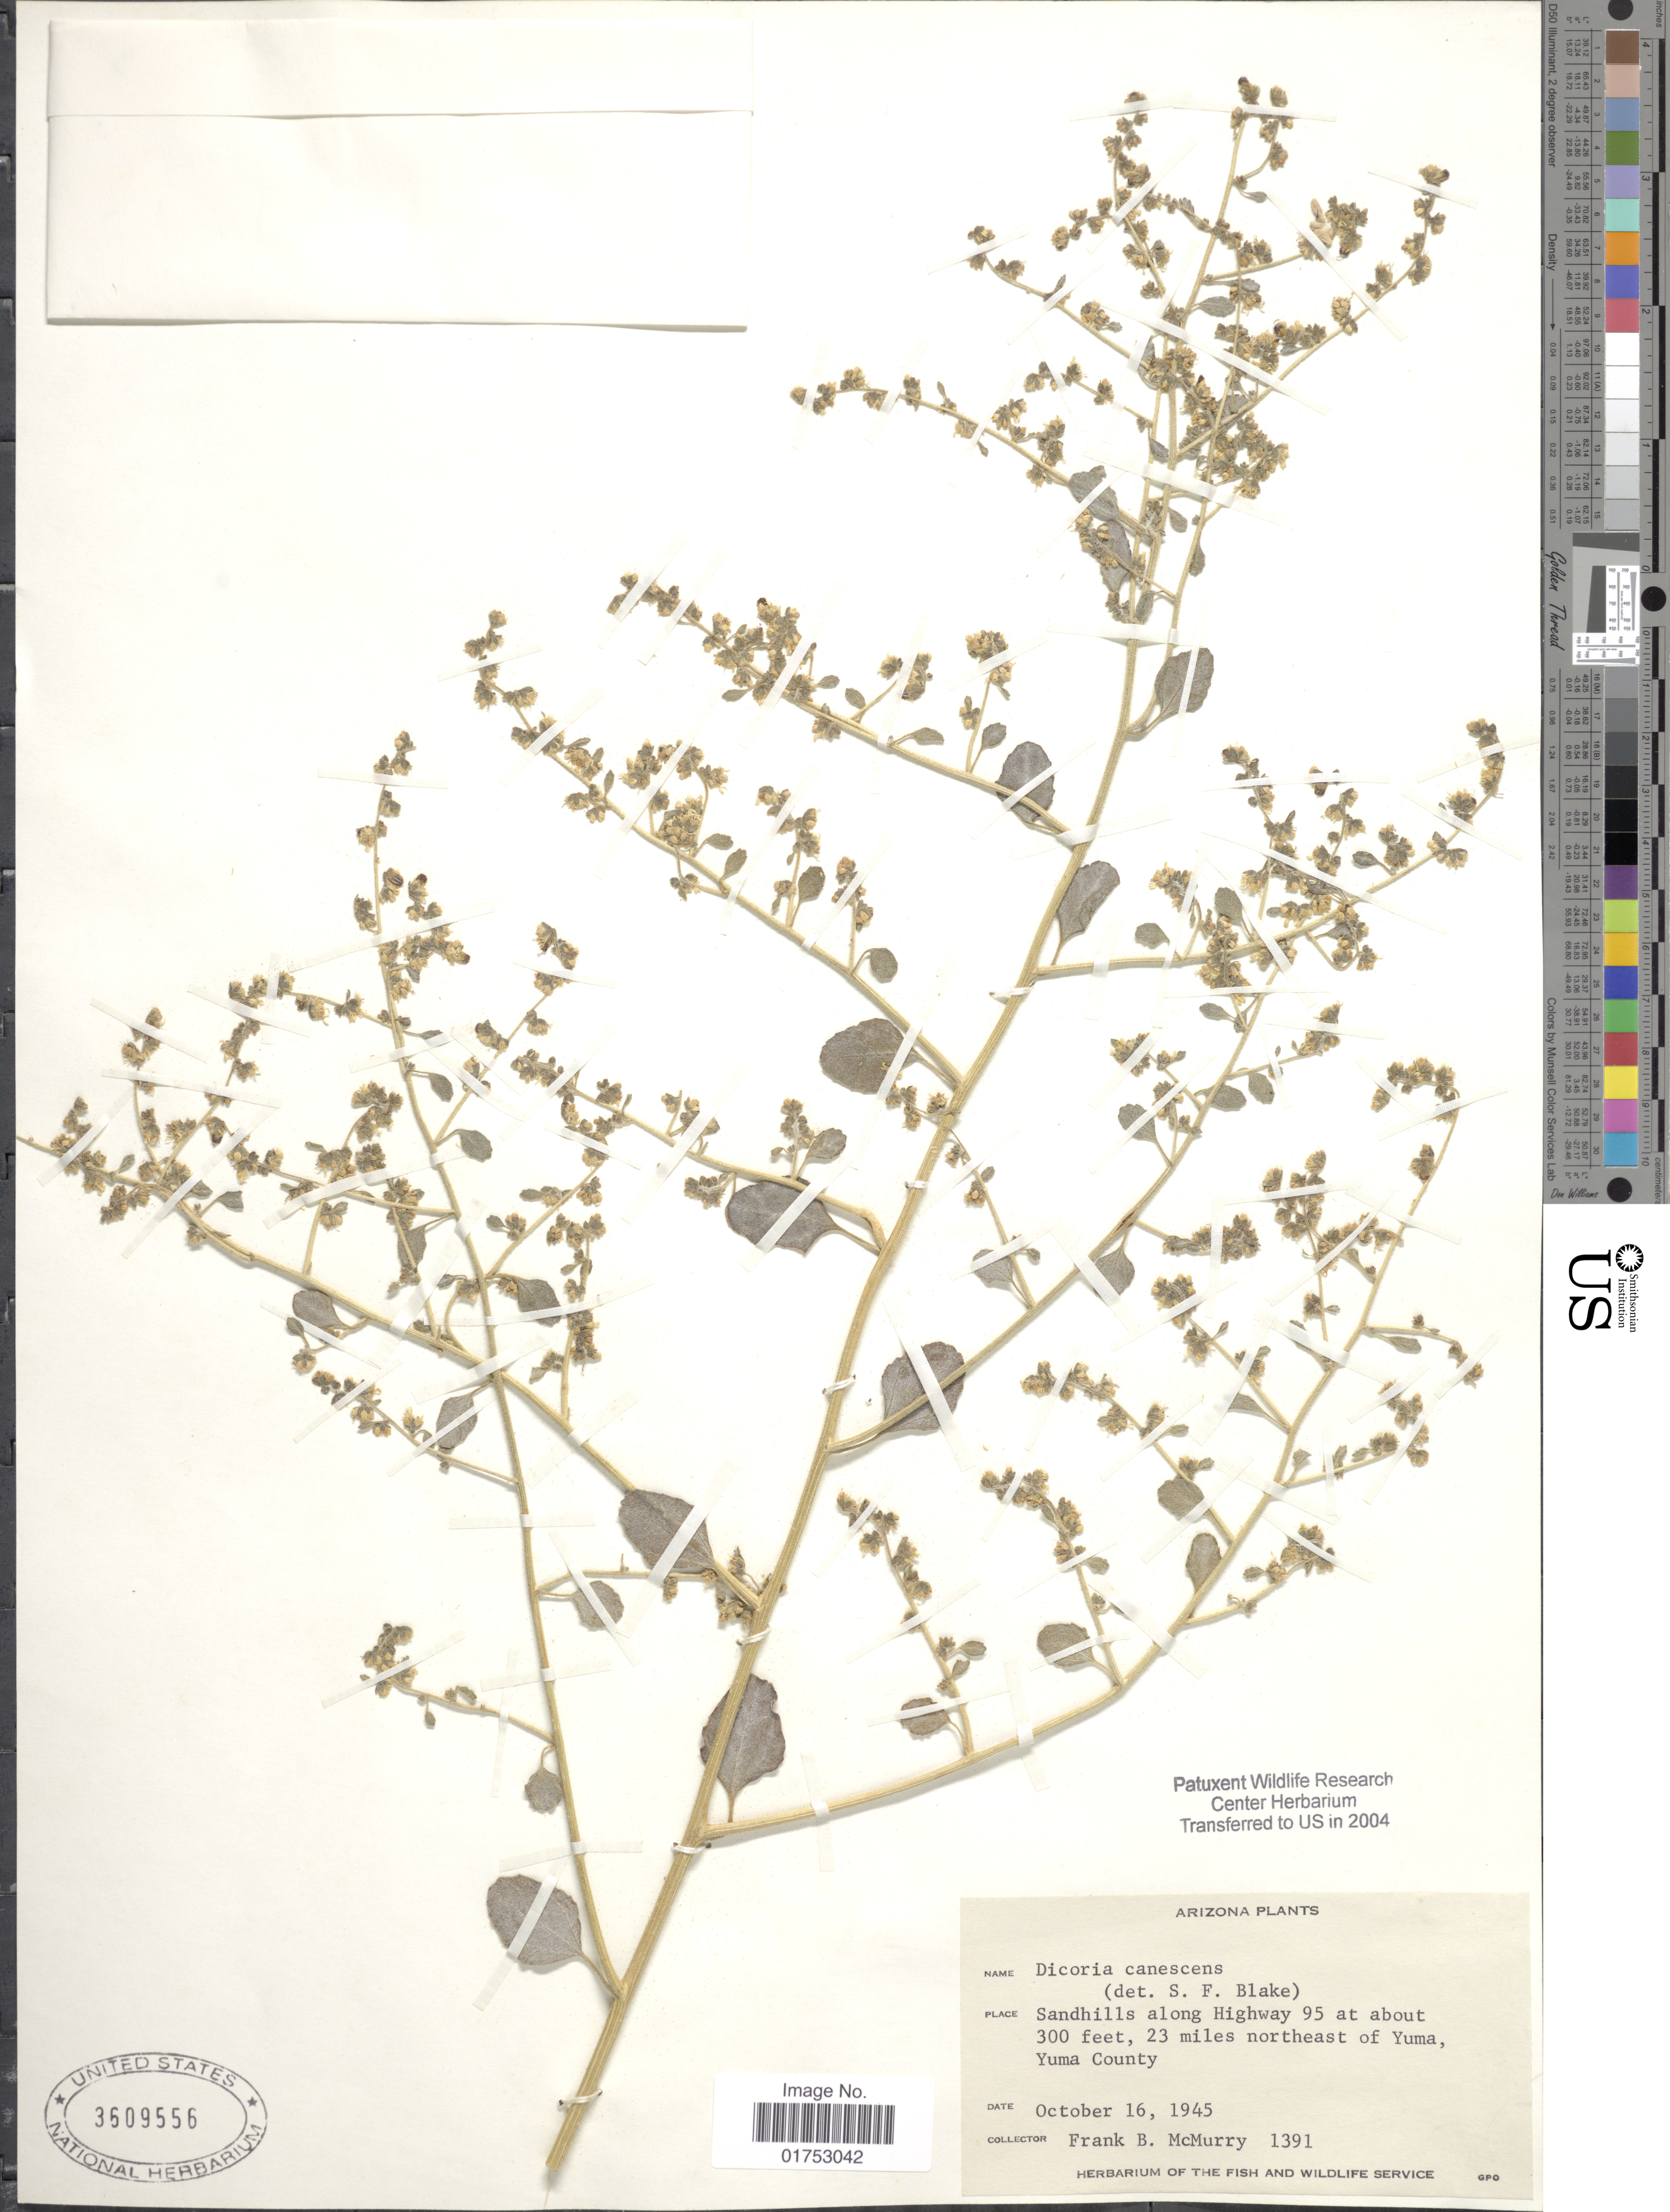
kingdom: Plantae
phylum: Tracheophyta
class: Magnoliopsida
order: Asterales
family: Asteraceae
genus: Dicoria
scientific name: Dicoria canescens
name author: A. Gray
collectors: F. B. McMurry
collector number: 1391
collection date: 1945-10-16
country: United States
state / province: Arizona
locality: Sandhills along Highway 95, 23 miles northeast of Yuma, Yuma County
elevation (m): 91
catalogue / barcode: US 3609556